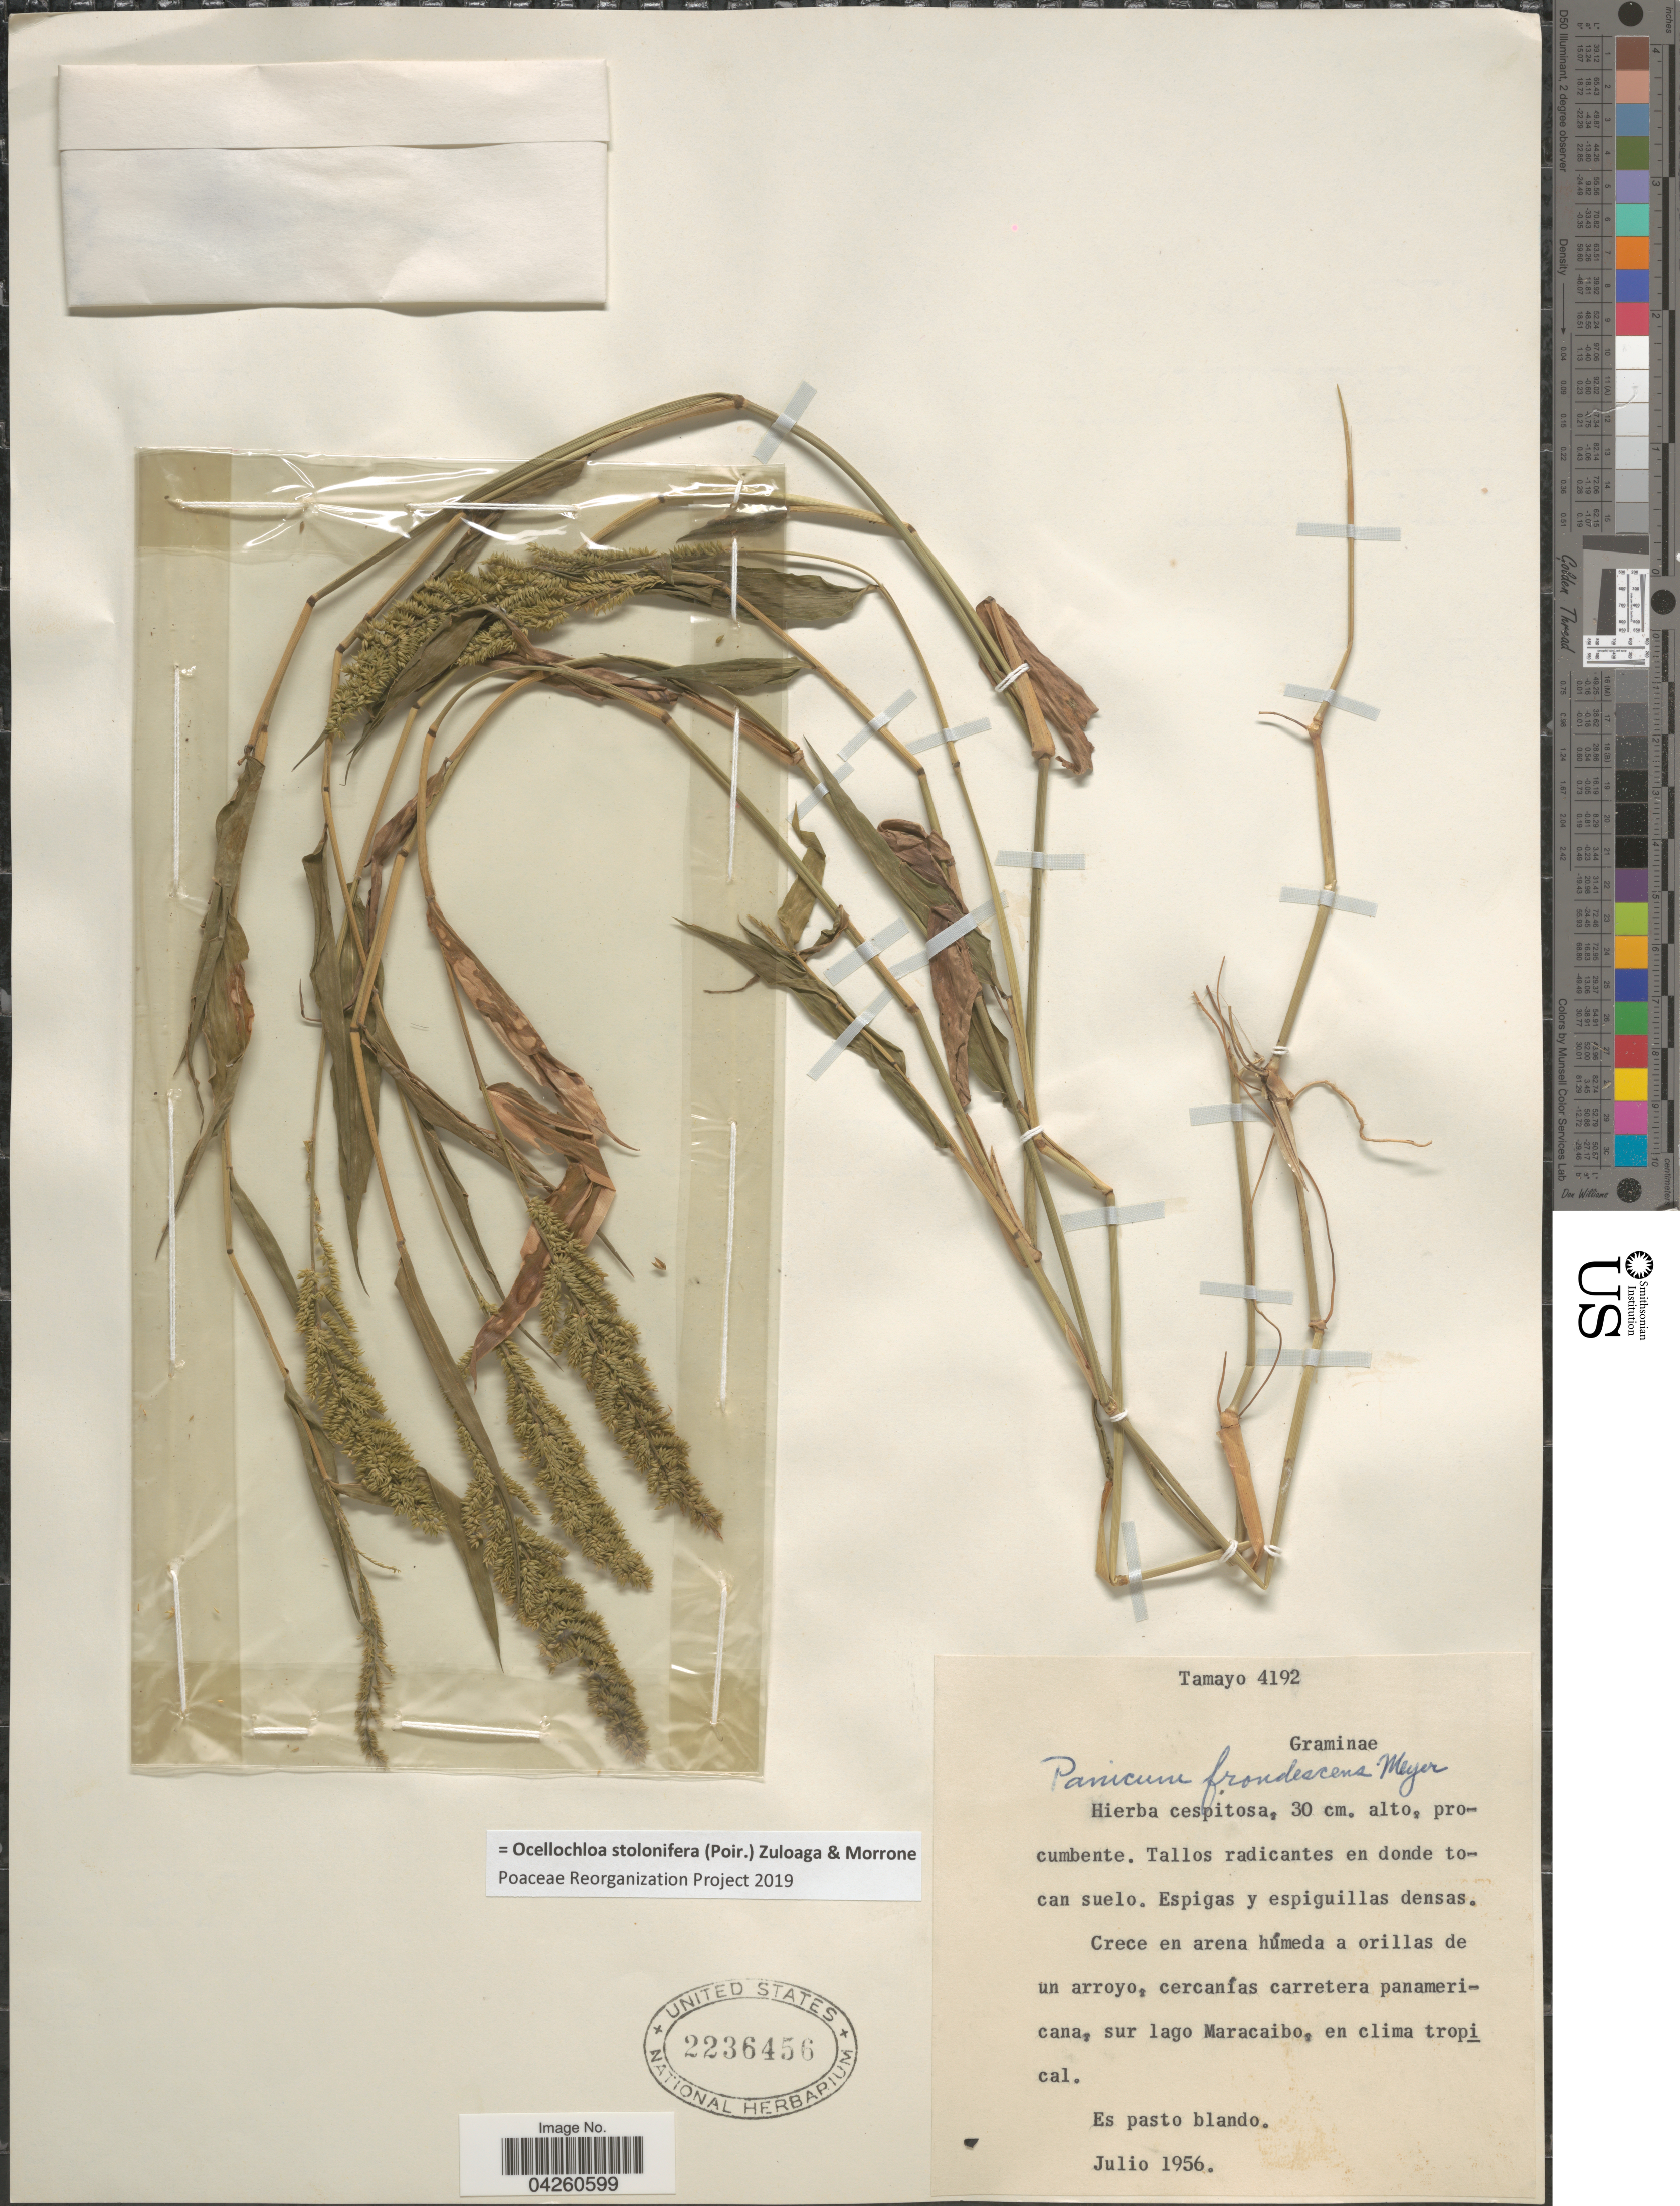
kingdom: Plantae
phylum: Tracheophyta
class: Liliopsida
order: Poales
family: Poaceae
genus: Ocellochloa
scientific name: Ocellochloa stolonifera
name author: (Poir.) Zuloaga & Morrone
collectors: -. Tamayo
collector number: Tamayo 4192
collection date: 1956-07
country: Venezuela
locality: Grece en arena húmeda a orillas de un arroyo, cercanías carretera panamericana, sur lago Maracaibo, en clima tropical.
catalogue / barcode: US 2236456